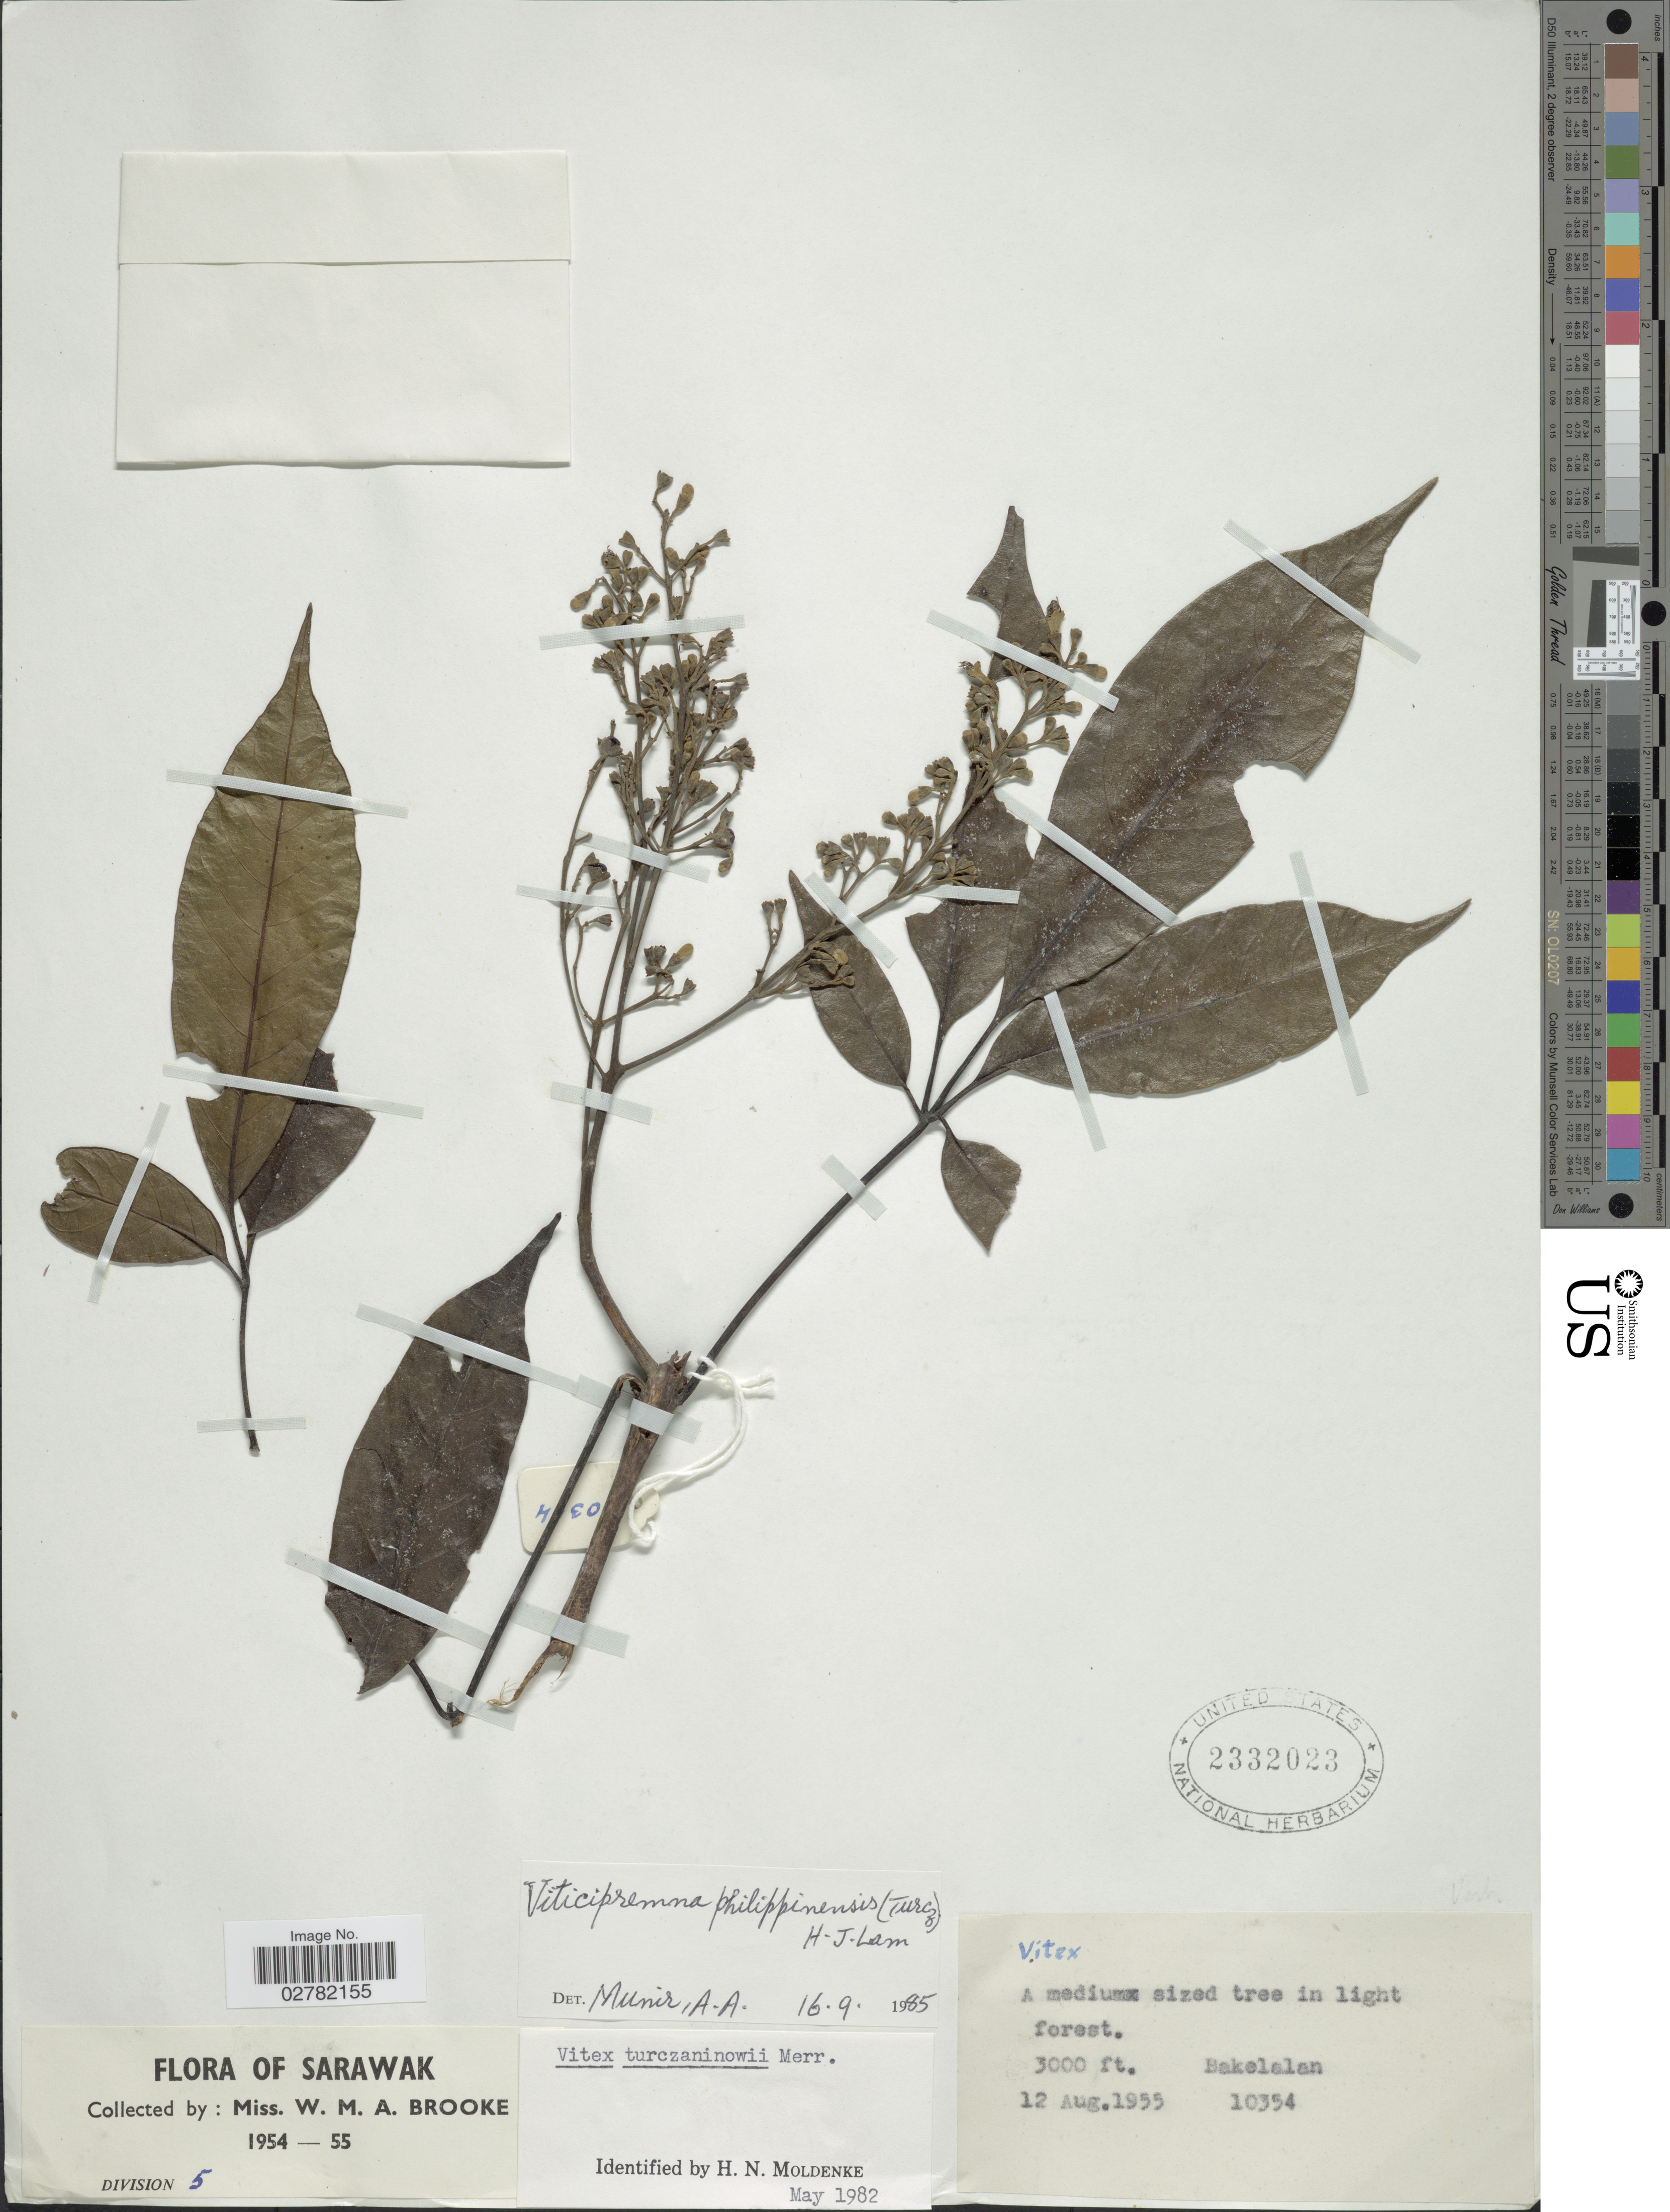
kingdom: Plantae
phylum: Tracheophyta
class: Magnoliopsida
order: Lamiales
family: Lamiaceae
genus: Viticipremna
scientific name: Viticipremna philippinensis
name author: (Turcz.) H.J. Lam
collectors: W. Brooke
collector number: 10354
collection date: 1955-08-12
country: Malaysia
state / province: Sarawak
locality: Bakelalan.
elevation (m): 914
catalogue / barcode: US 2332023